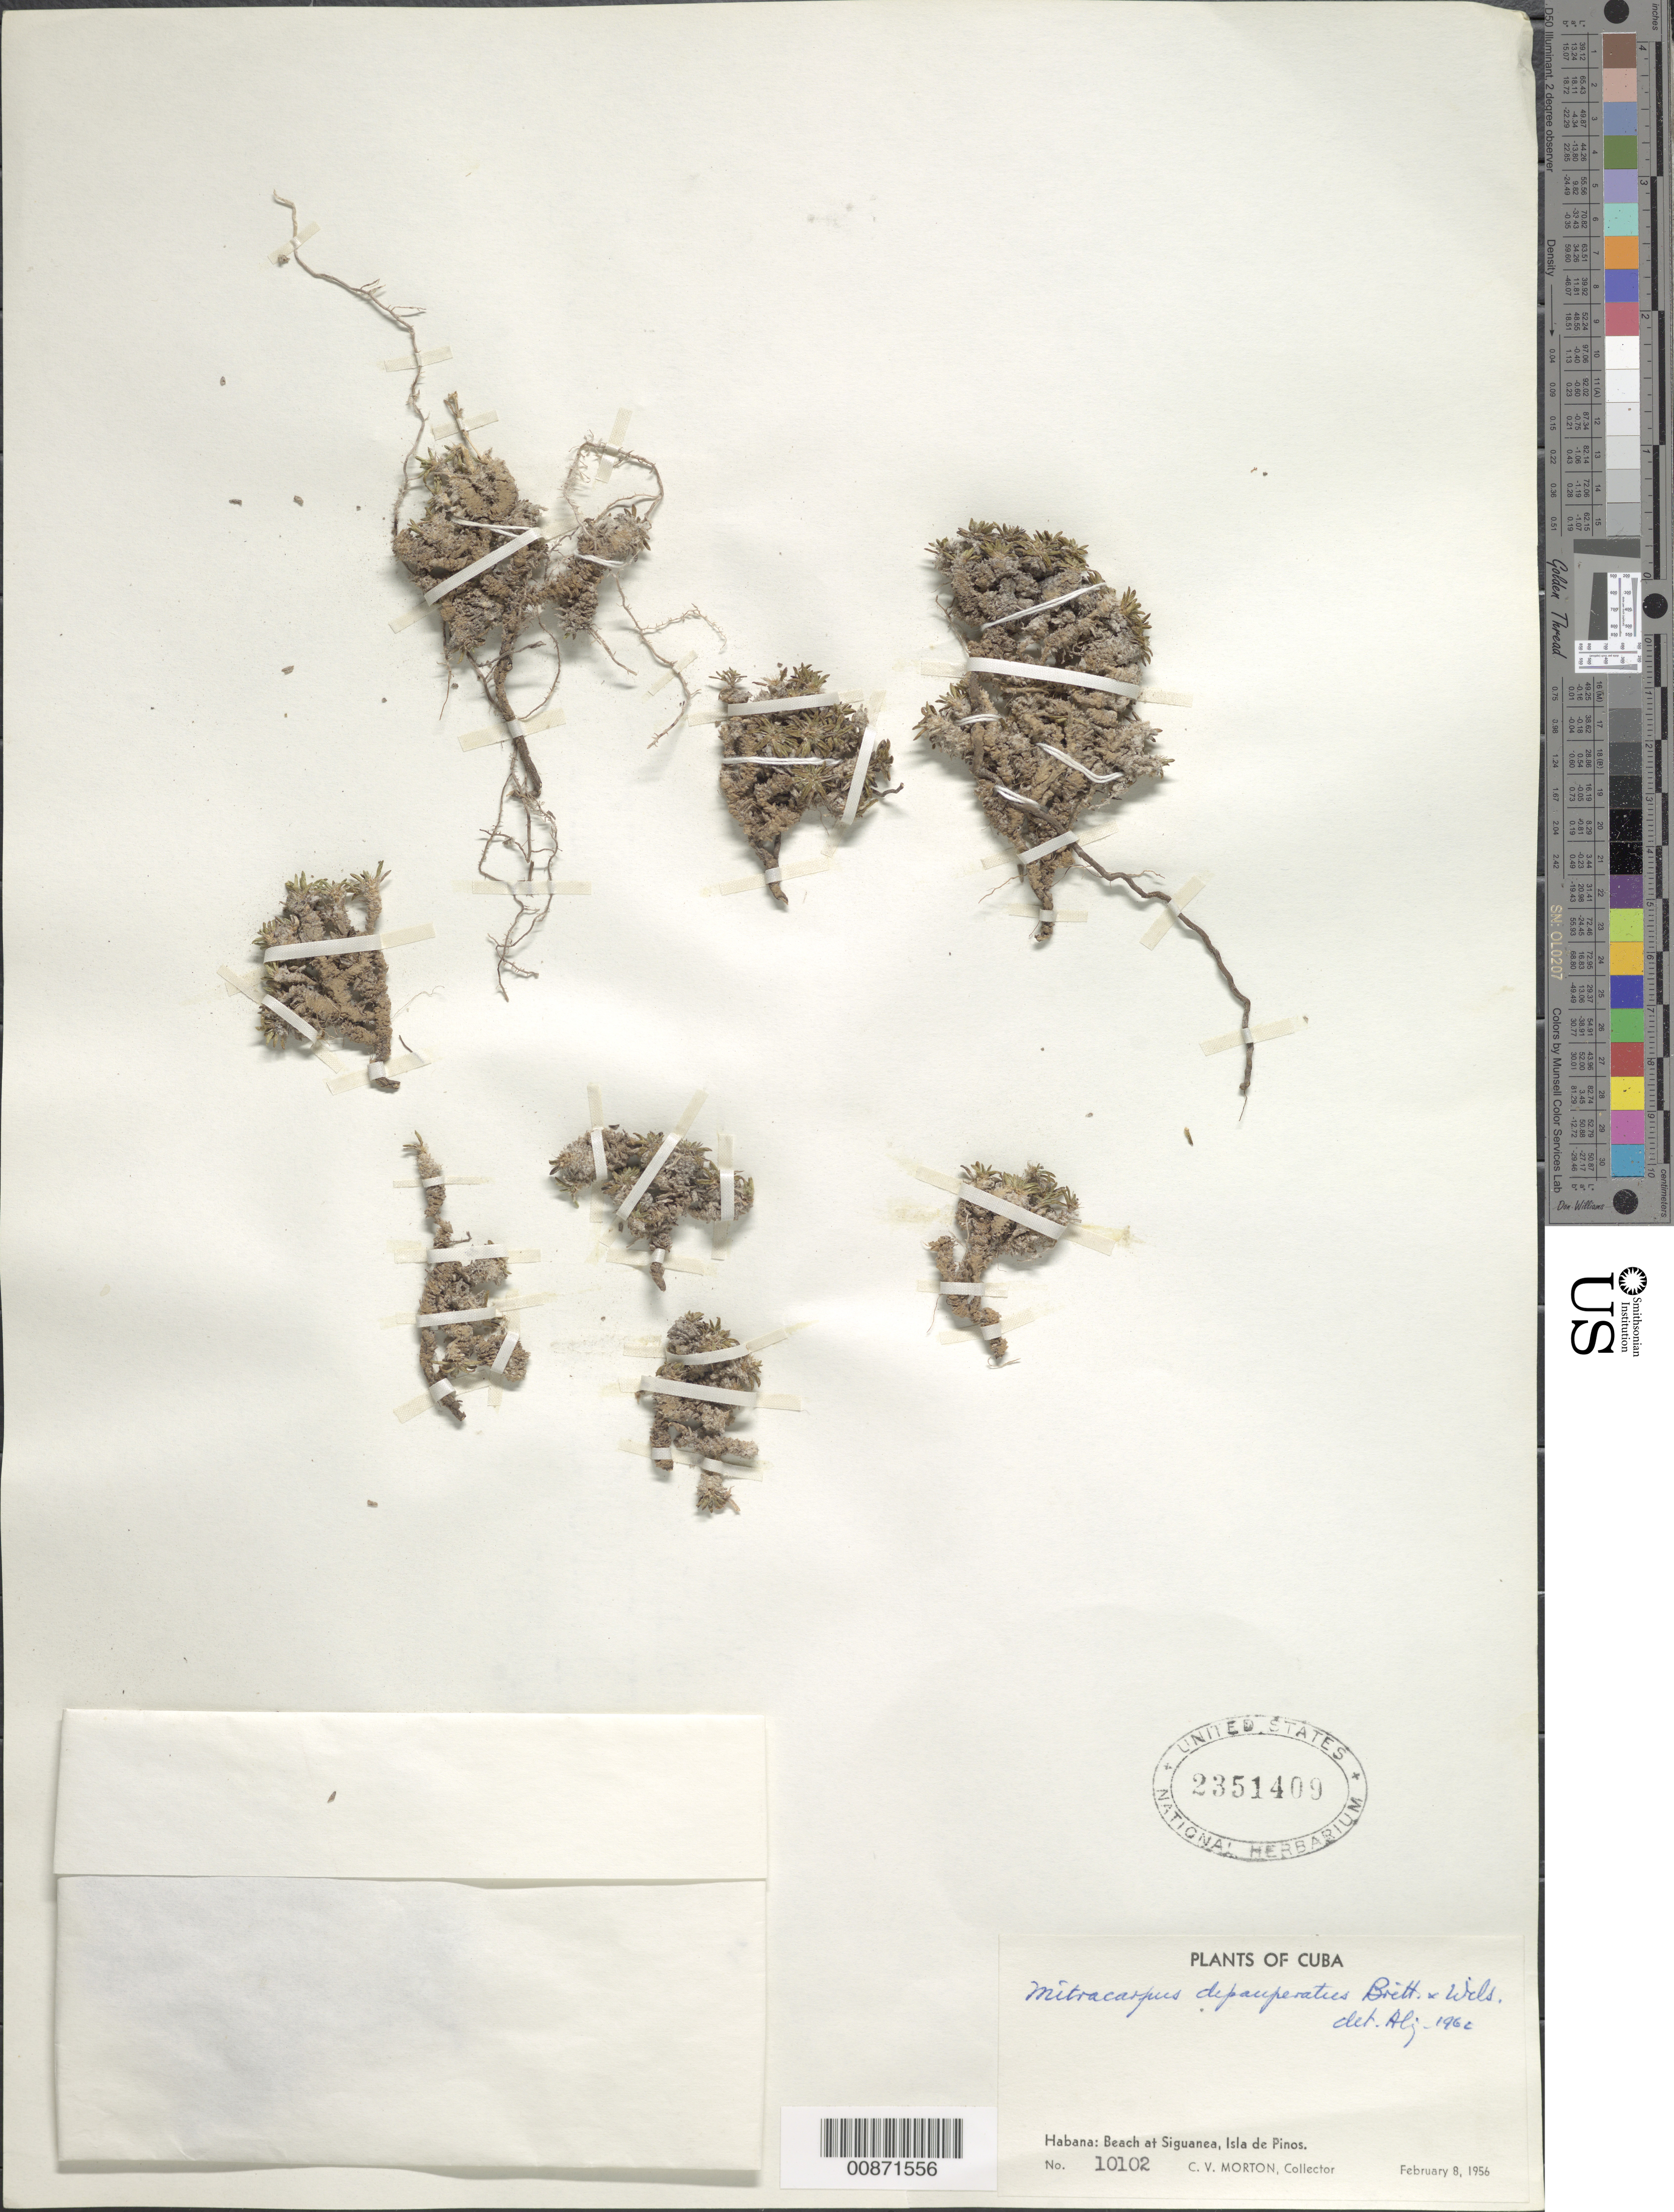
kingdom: Plantae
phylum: Tracheophyta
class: Magnoliopsida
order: Gentianales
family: Rubiaceae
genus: Mitracarpus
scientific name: Mitracarpus depauperatus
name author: Britton & P. Wilson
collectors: C. V. Morton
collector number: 10102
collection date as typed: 08 Feb 1956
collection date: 1956-02-08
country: Cuba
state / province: Isla de La Juventud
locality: Habana: Beach at Siguanea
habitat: Beach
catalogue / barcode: US 2351409